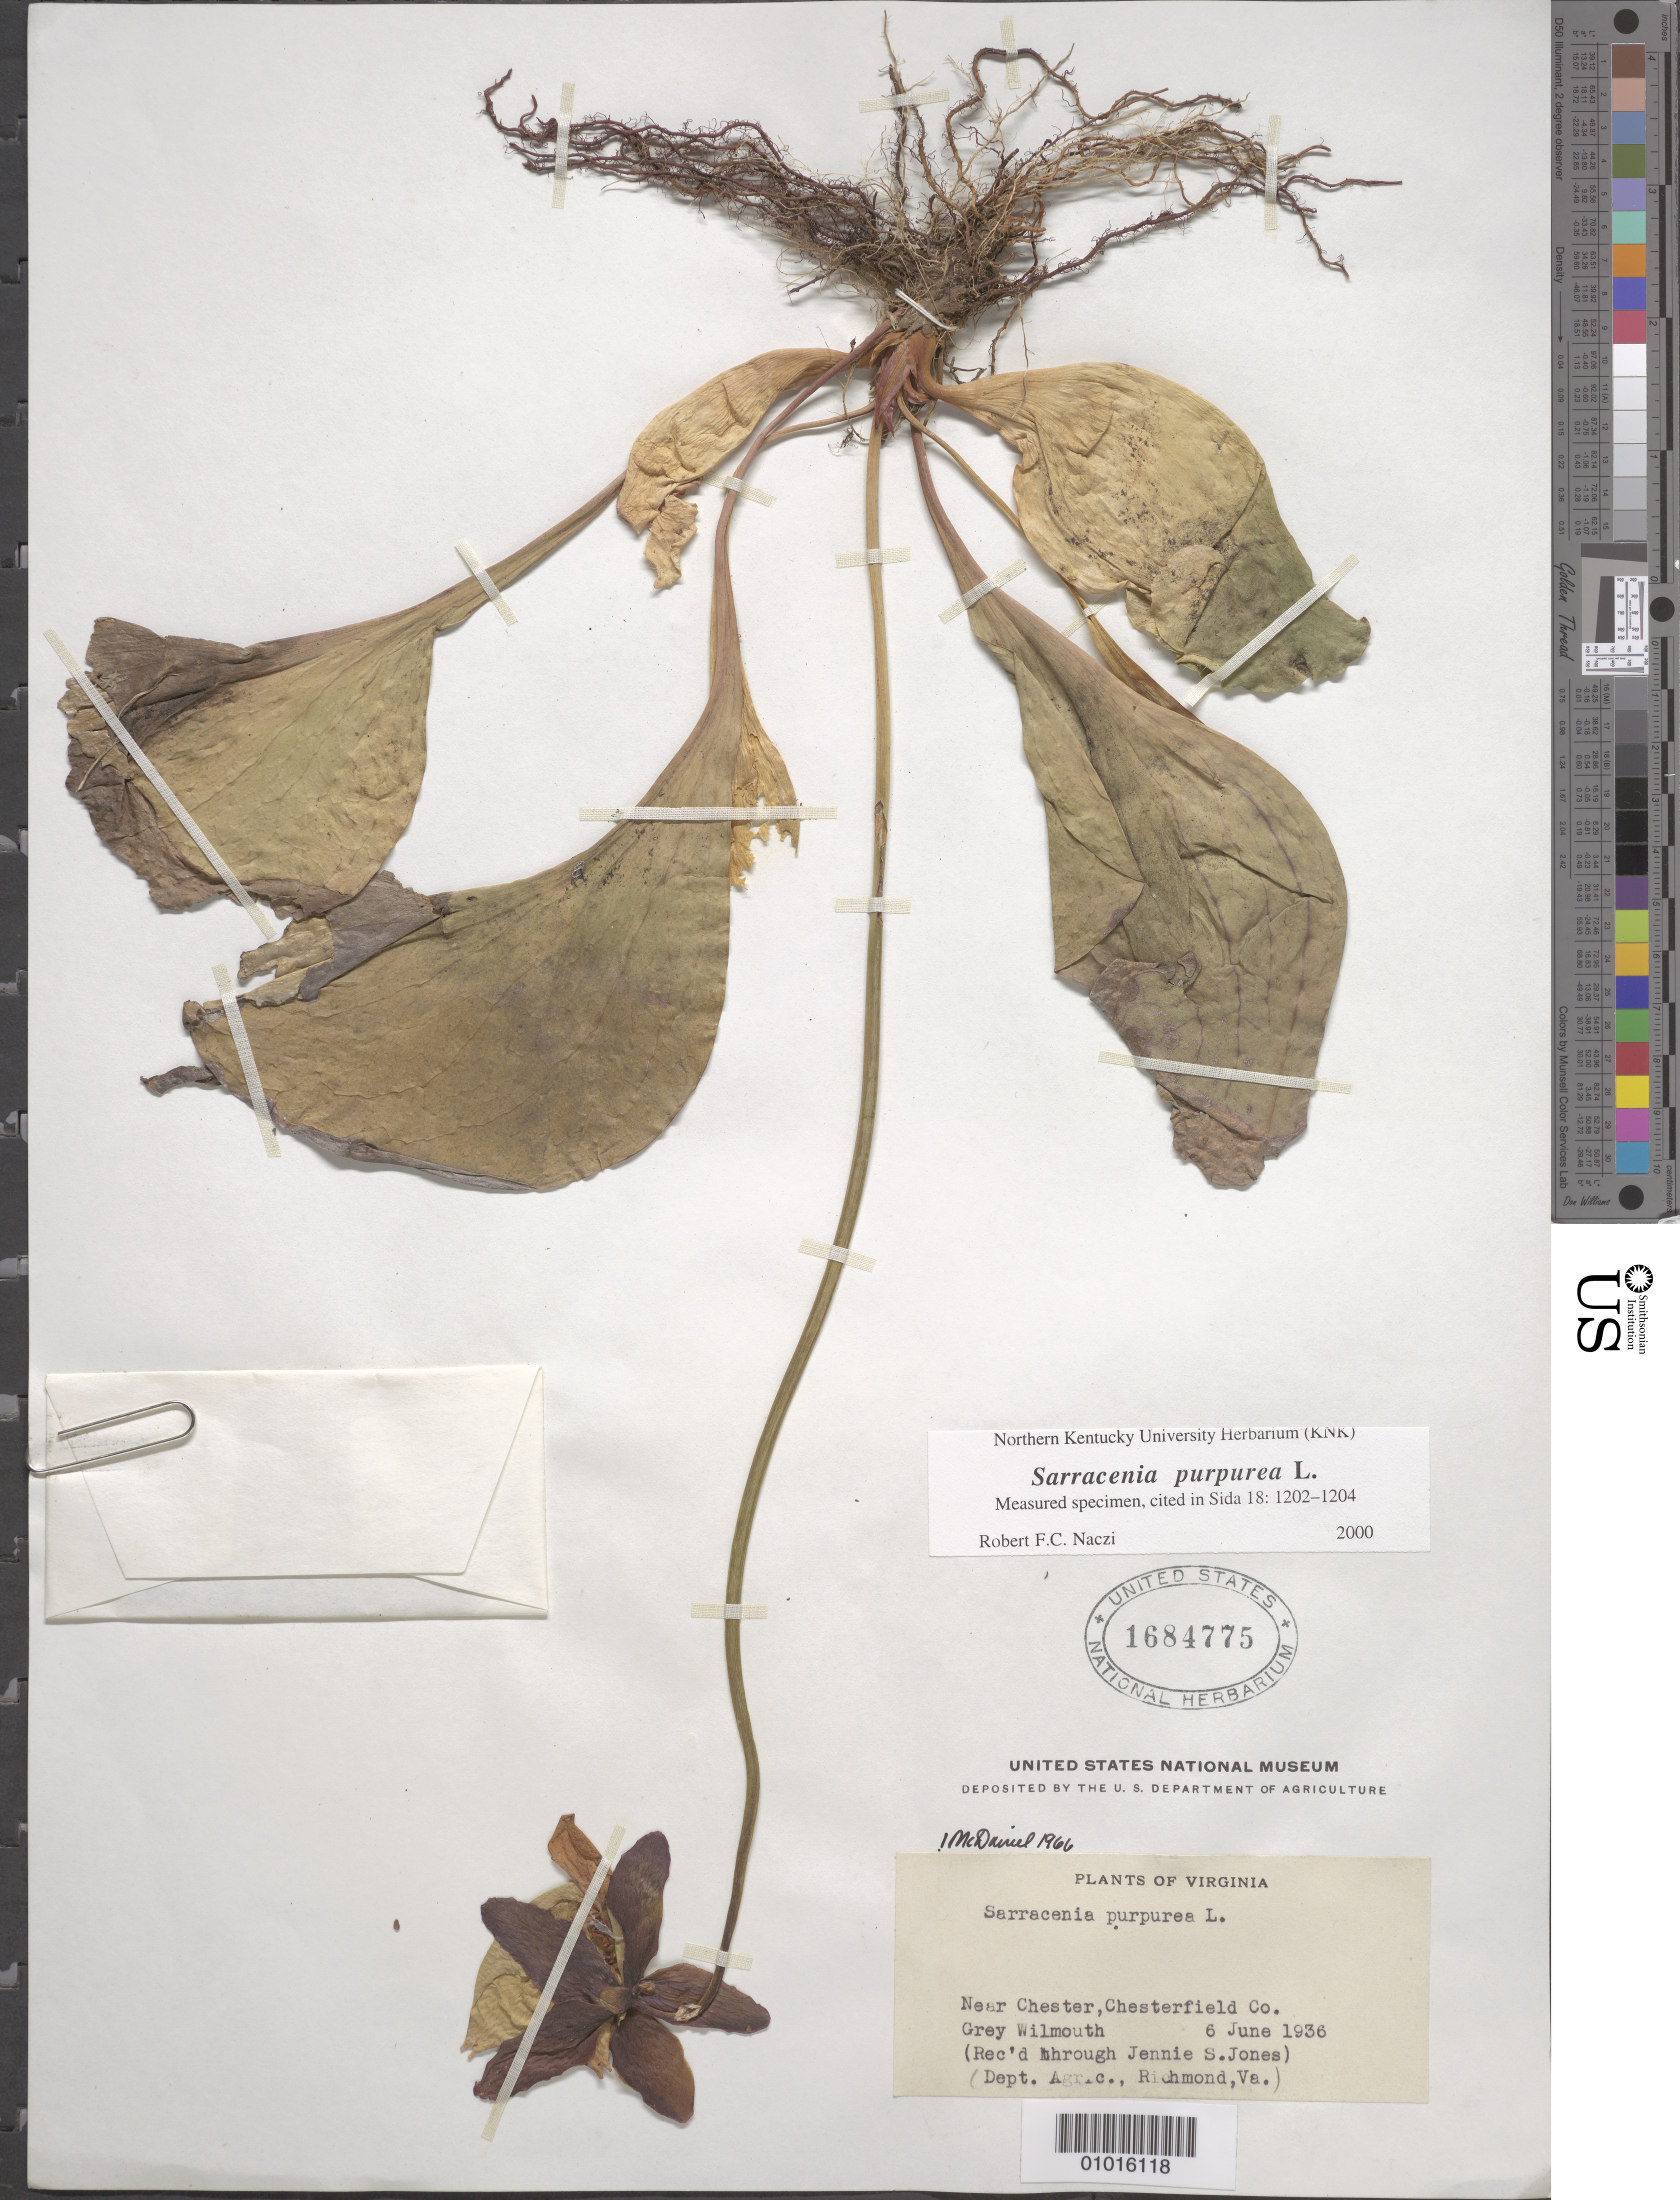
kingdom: Plantae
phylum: Tracheophyta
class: Magnoliopsida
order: Ericales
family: Sarraceniaceae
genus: Sarracenia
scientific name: Sarracenia purpurea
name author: L.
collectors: G. Wilmouth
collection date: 1936-06-06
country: United States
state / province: Virginia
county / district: Chesterfield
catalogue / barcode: US 1684775